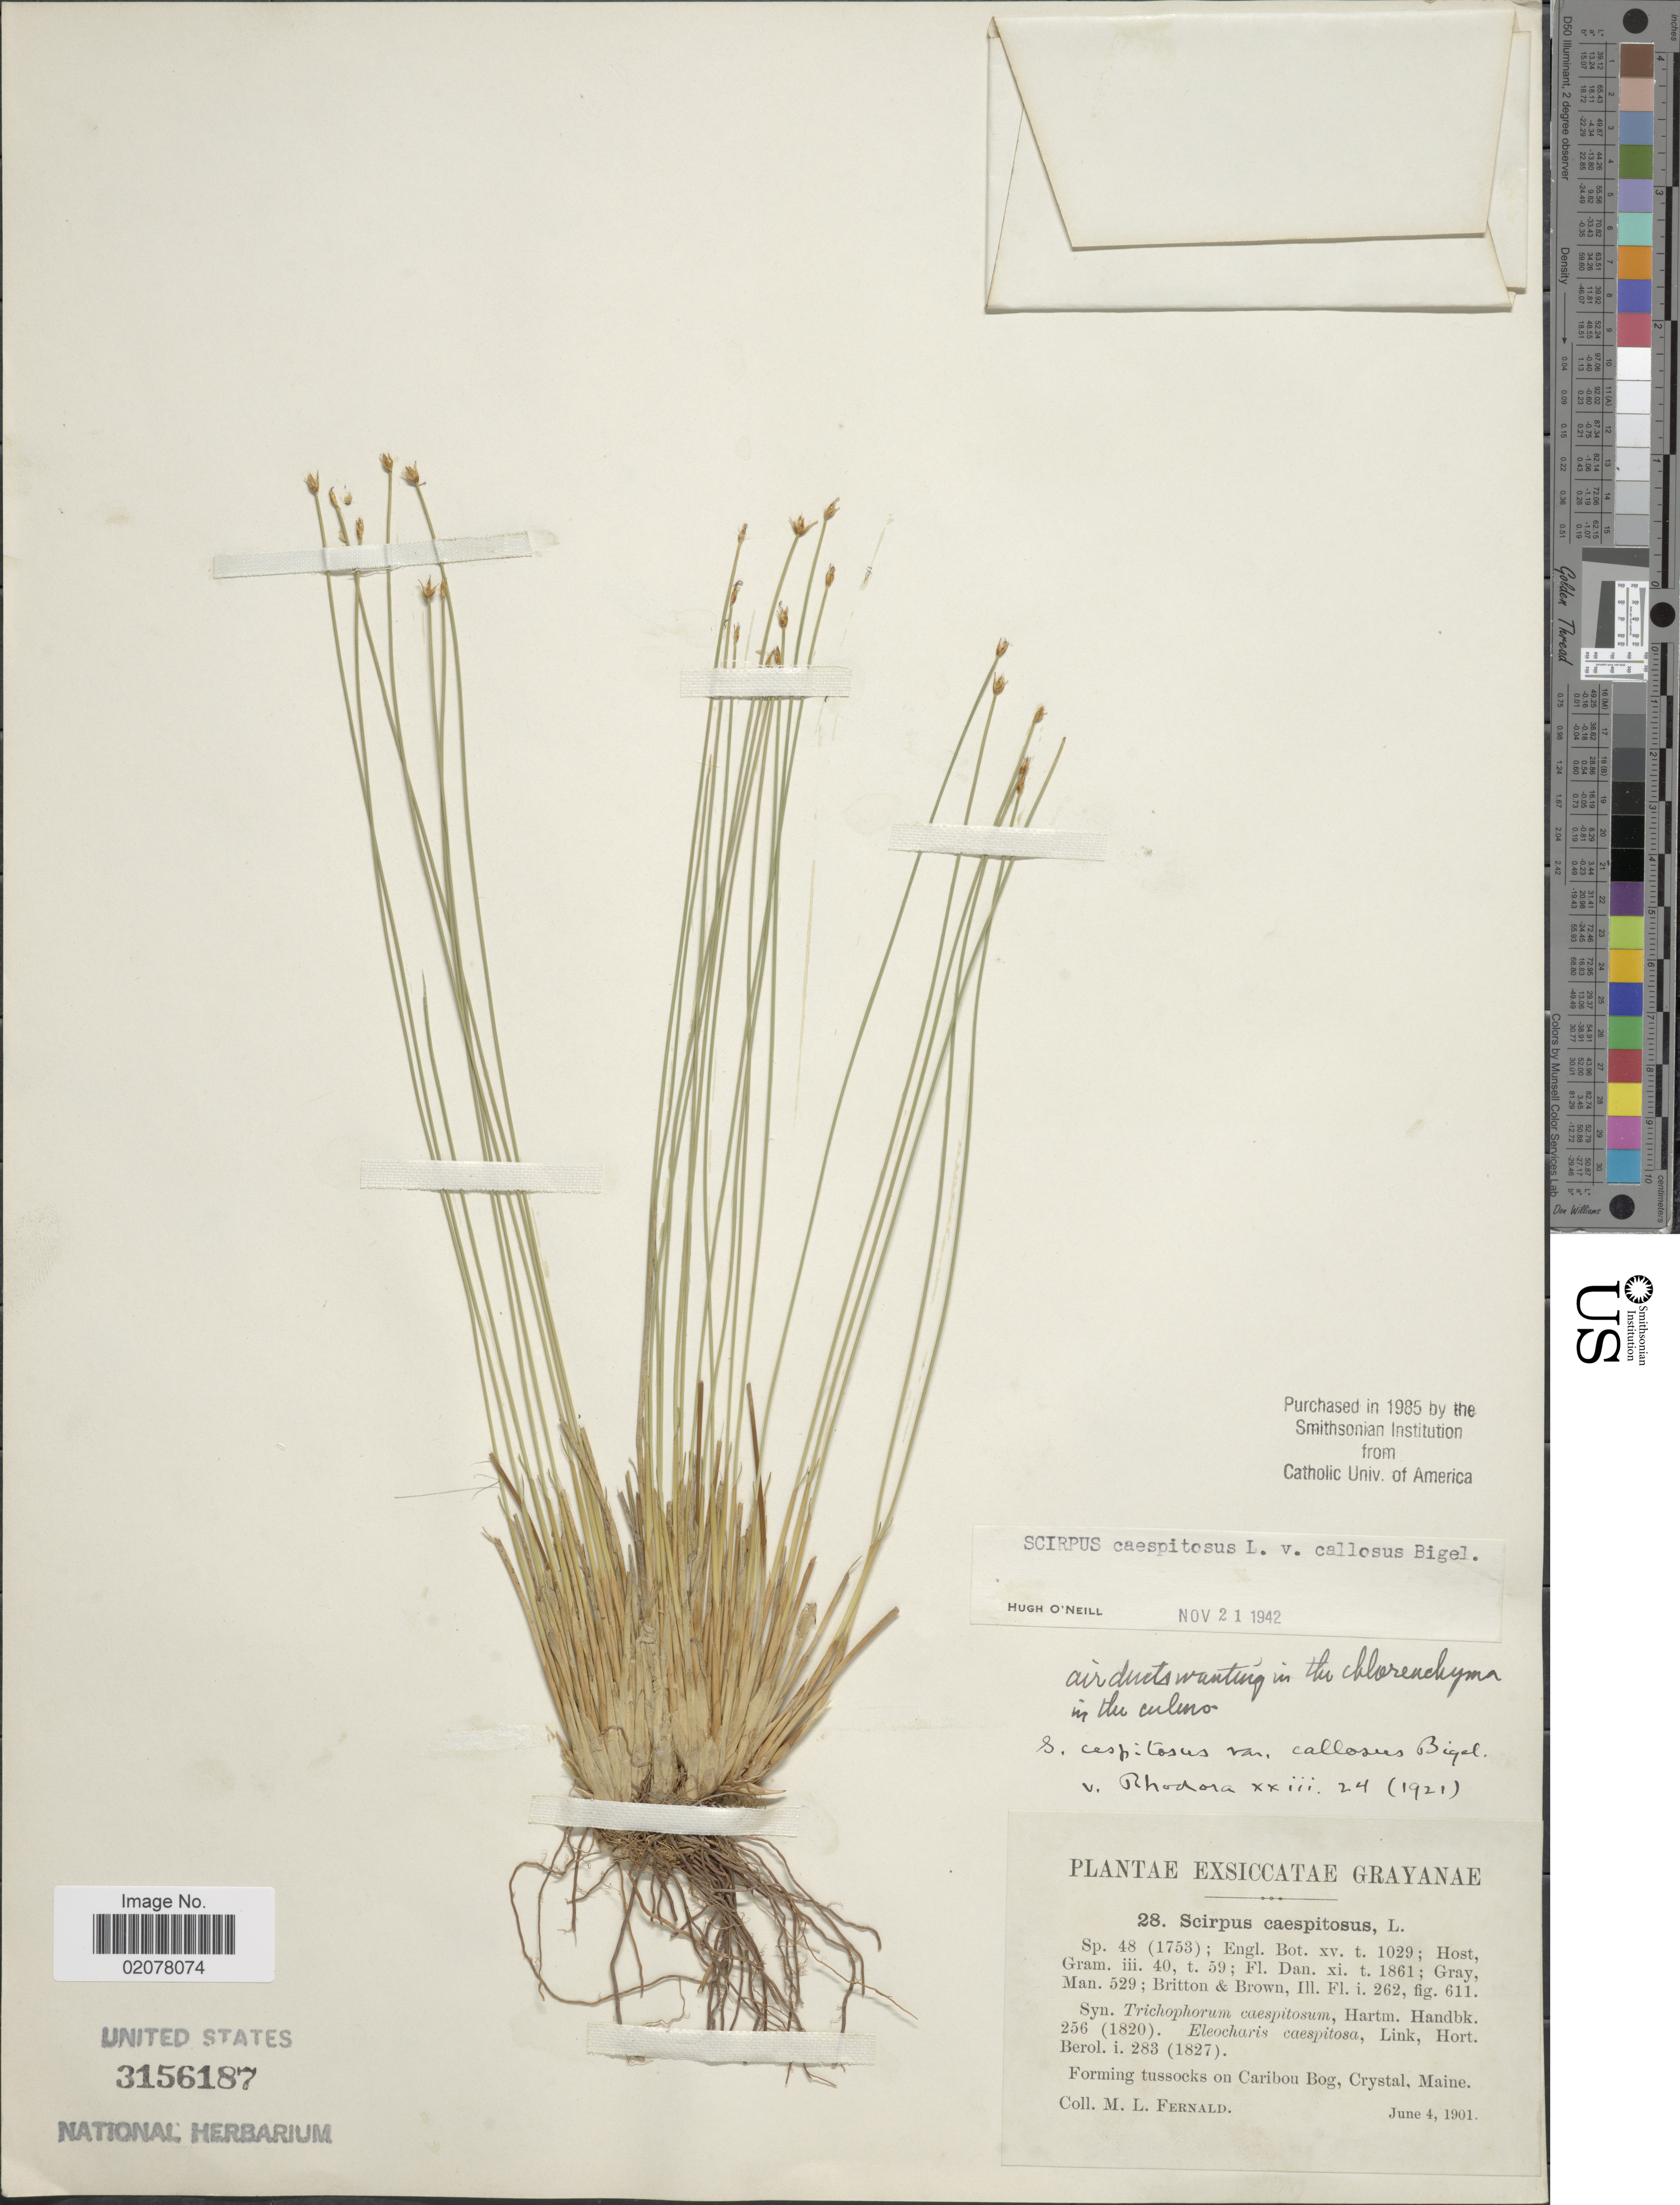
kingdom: Plantae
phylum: Tracheophyta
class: Liliopsida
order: Poales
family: Cyperaceae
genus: Trichophorum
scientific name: Trichophorum cespitosum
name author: (L.) Hartm.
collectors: M. L. Fernald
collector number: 28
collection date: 1901-06-04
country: United States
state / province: Maine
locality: Forming tussocks on Caribon Bog, Crystal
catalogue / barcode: US 3156187